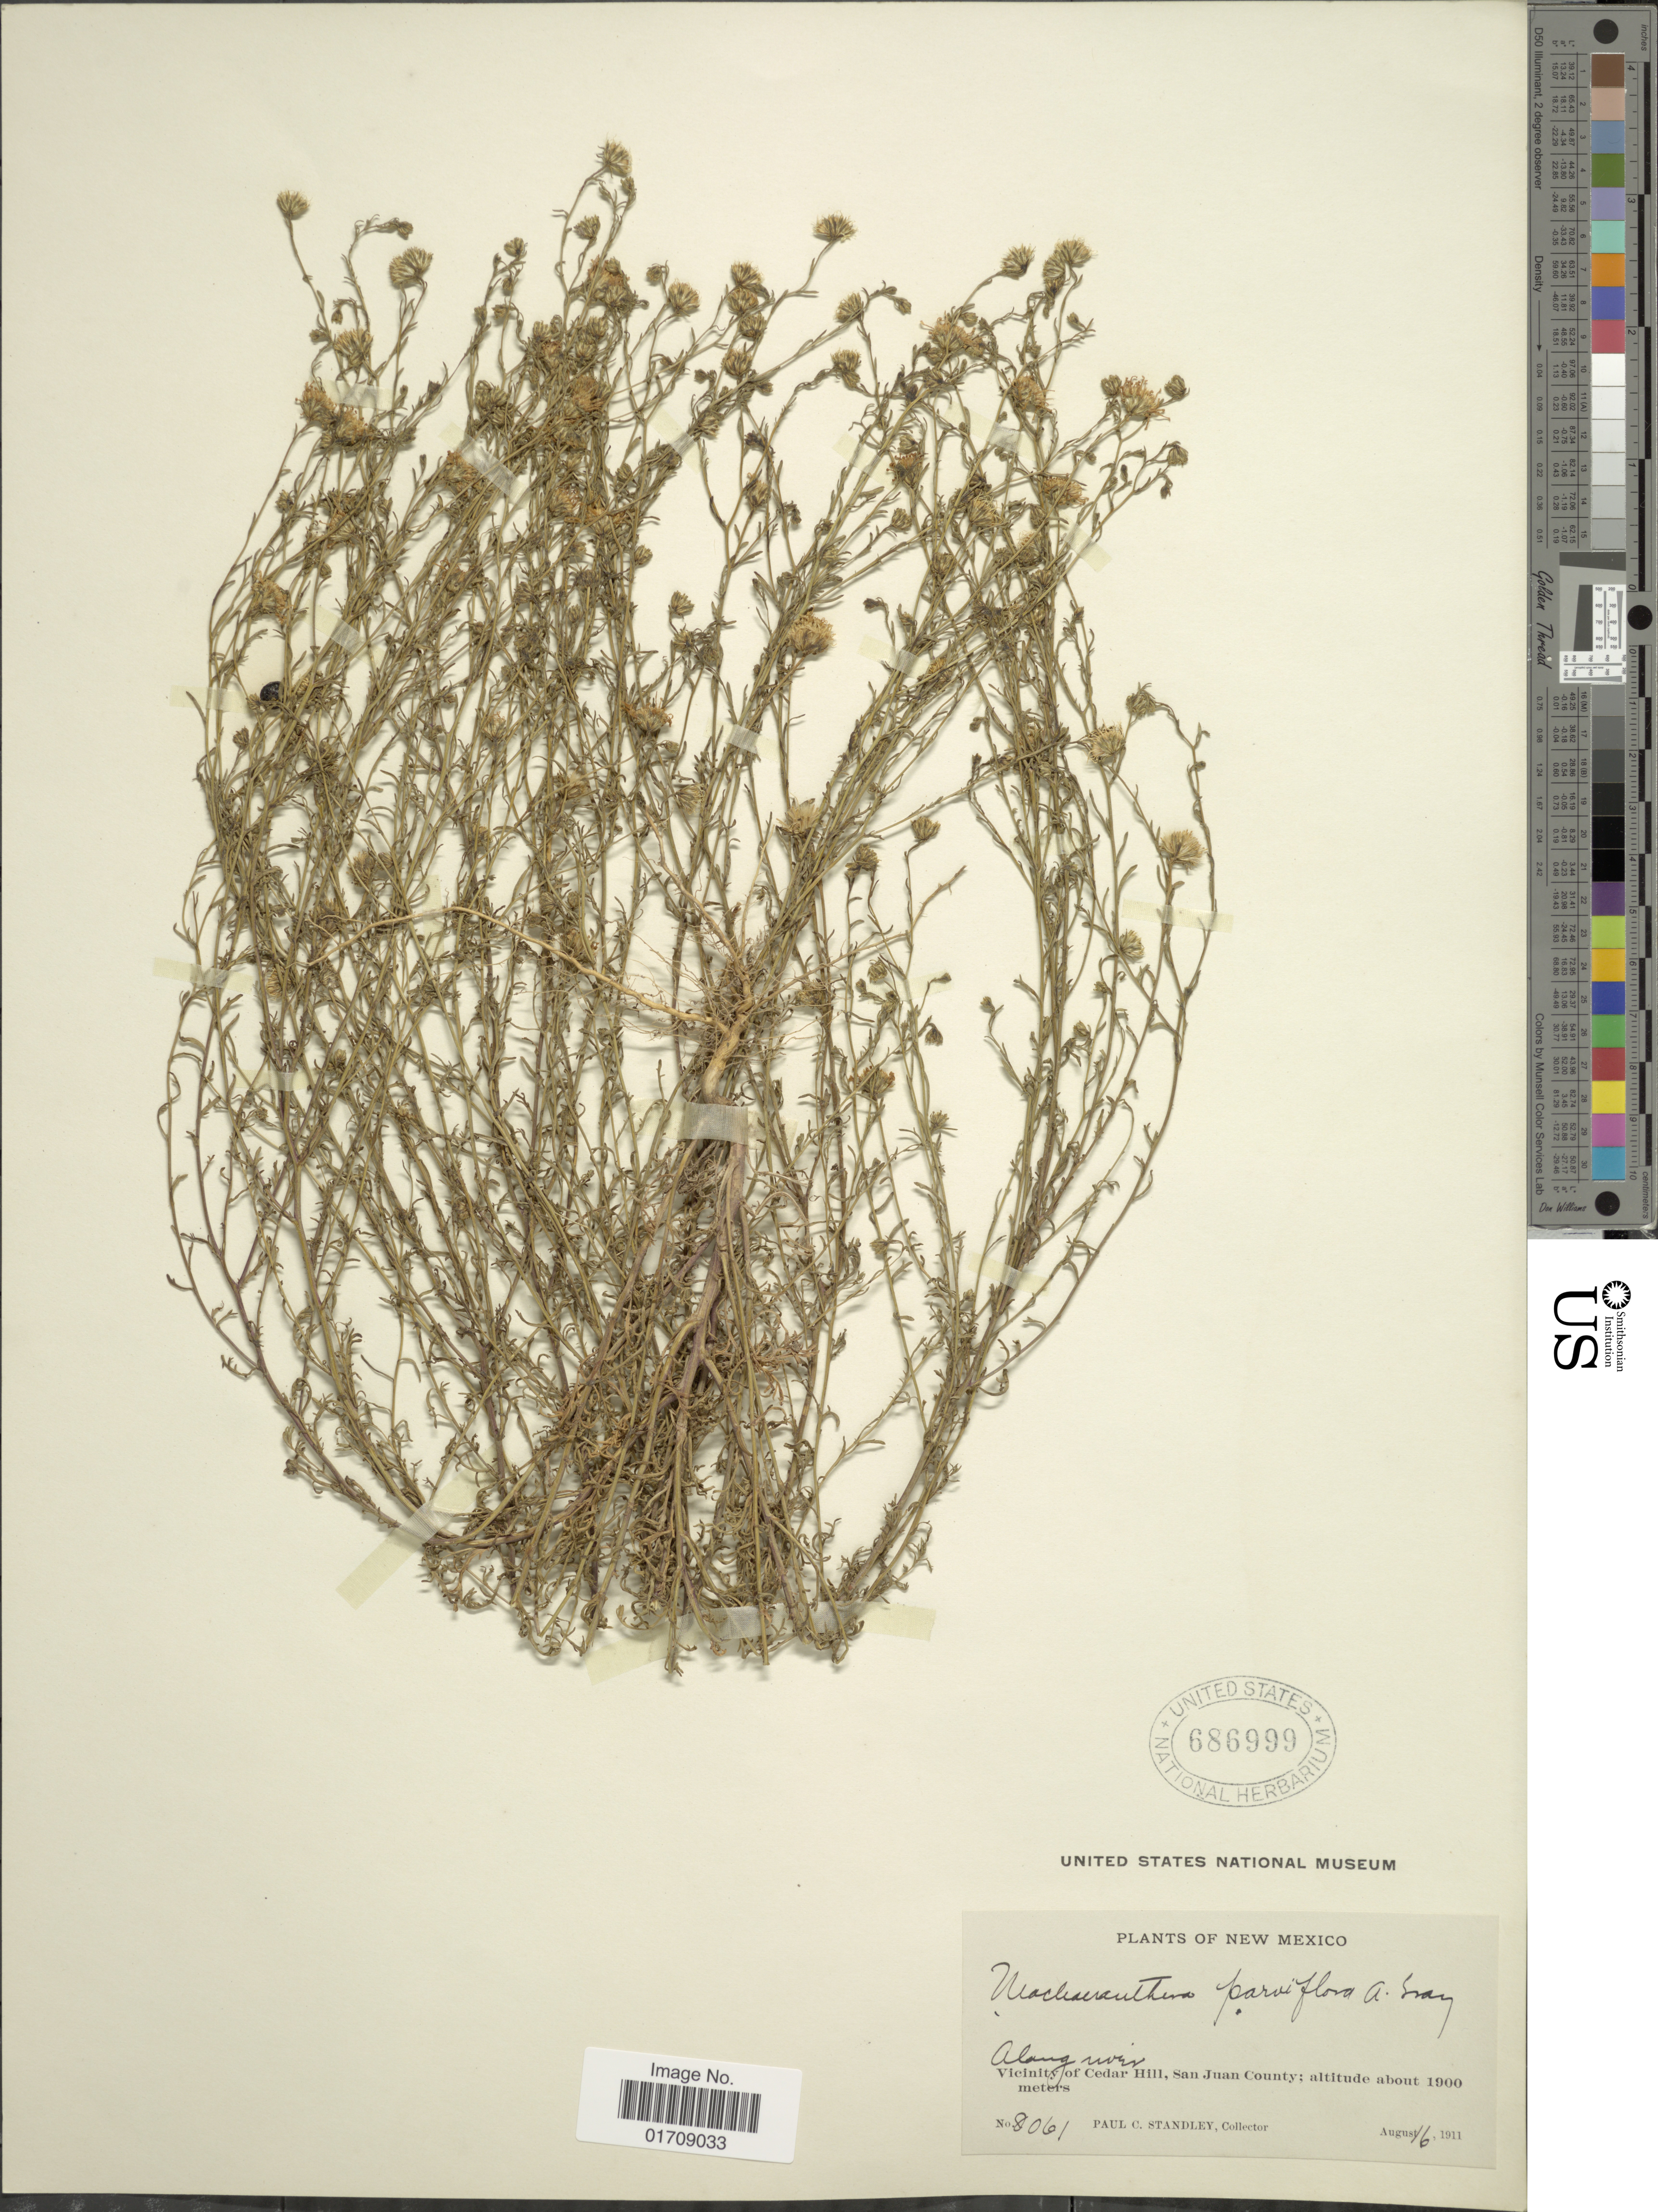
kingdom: Plantae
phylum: Tracheophyta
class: Magnoliopsida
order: Asterales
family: Asteraceae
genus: Machaeranthera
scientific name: Machaeranthera parviflora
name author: A. Gray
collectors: P. C. Standley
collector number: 8061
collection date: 1911-08-16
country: United States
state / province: New Mexico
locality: Vicinity of Cedar Hill, San Juan County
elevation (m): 1900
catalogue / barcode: US 686999